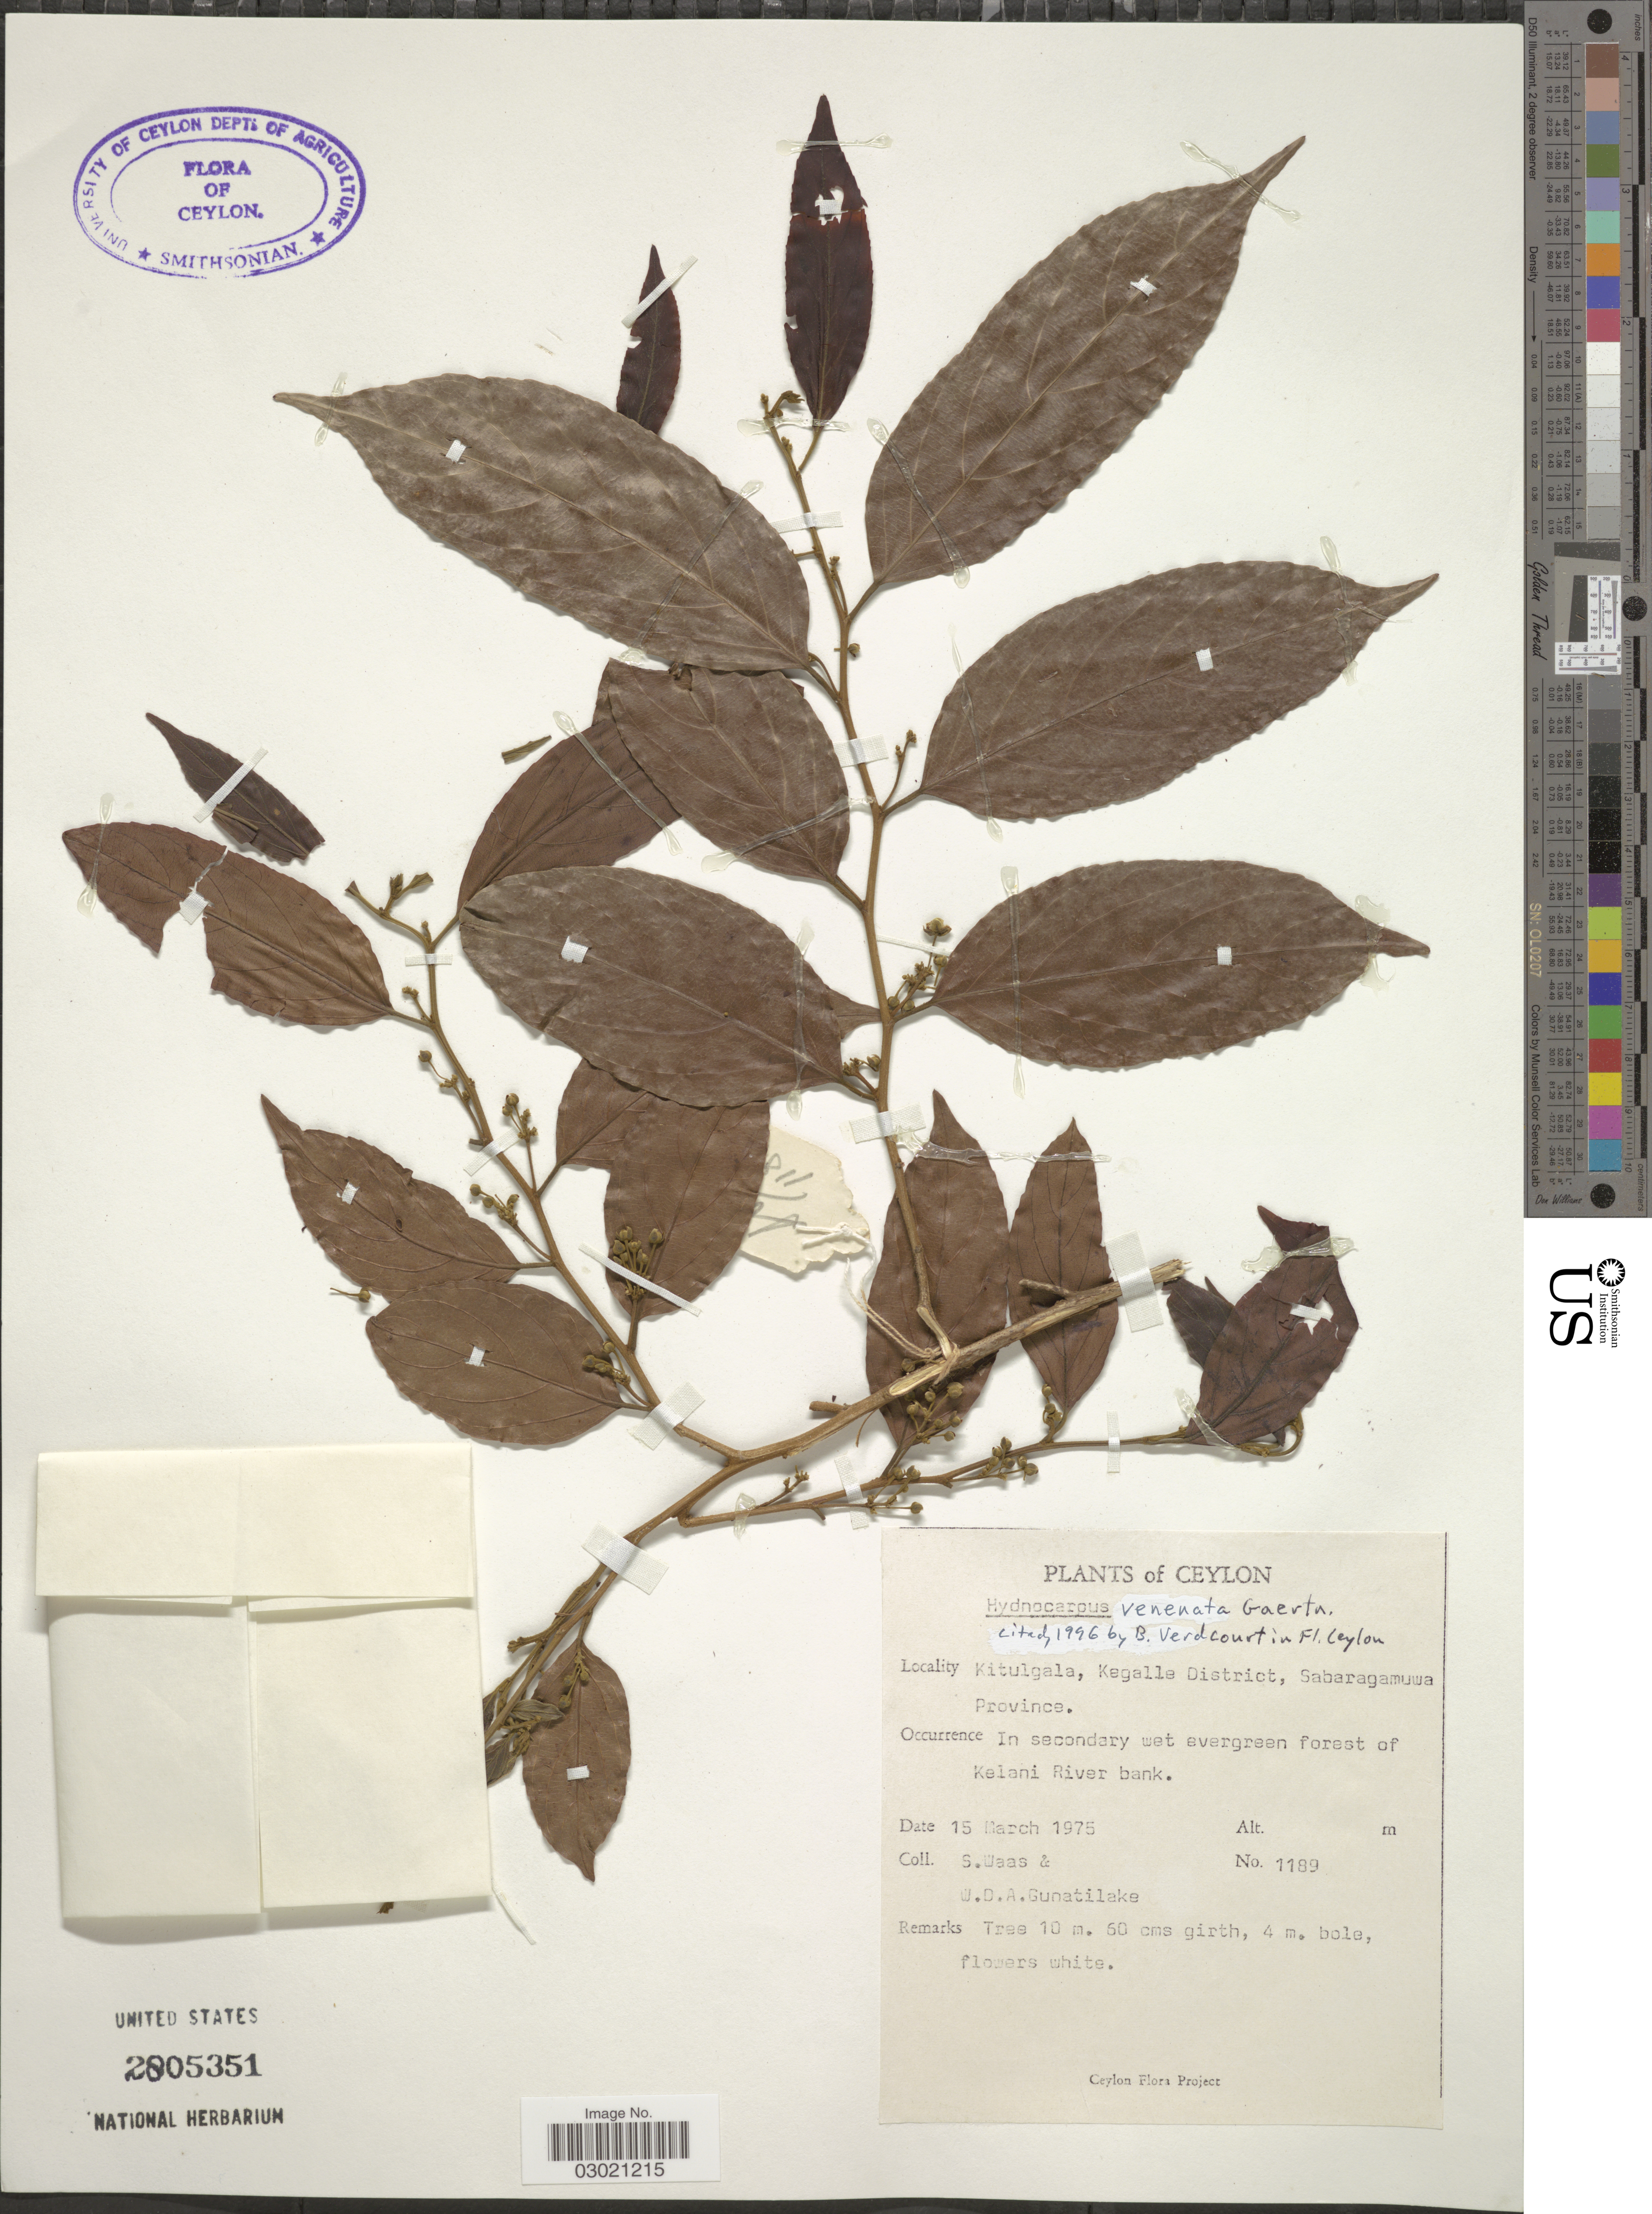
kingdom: Plantae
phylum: Tracheophyta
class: Magnoliopsida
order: Malpighiales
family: Achariaceae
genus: Hydnocarpus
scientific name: Hydnocarpus venenatus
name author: Gaertn.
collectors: S. Waas & W. D. Gunatilake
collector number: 1189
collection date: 1975-03-15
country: Sri Lanka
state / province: Sabaragamuwa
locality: Ceylon, Kitulgala, Kegalle District, In secondary wet evergreen forest of Kelani River bank.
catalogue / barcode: US 2805351